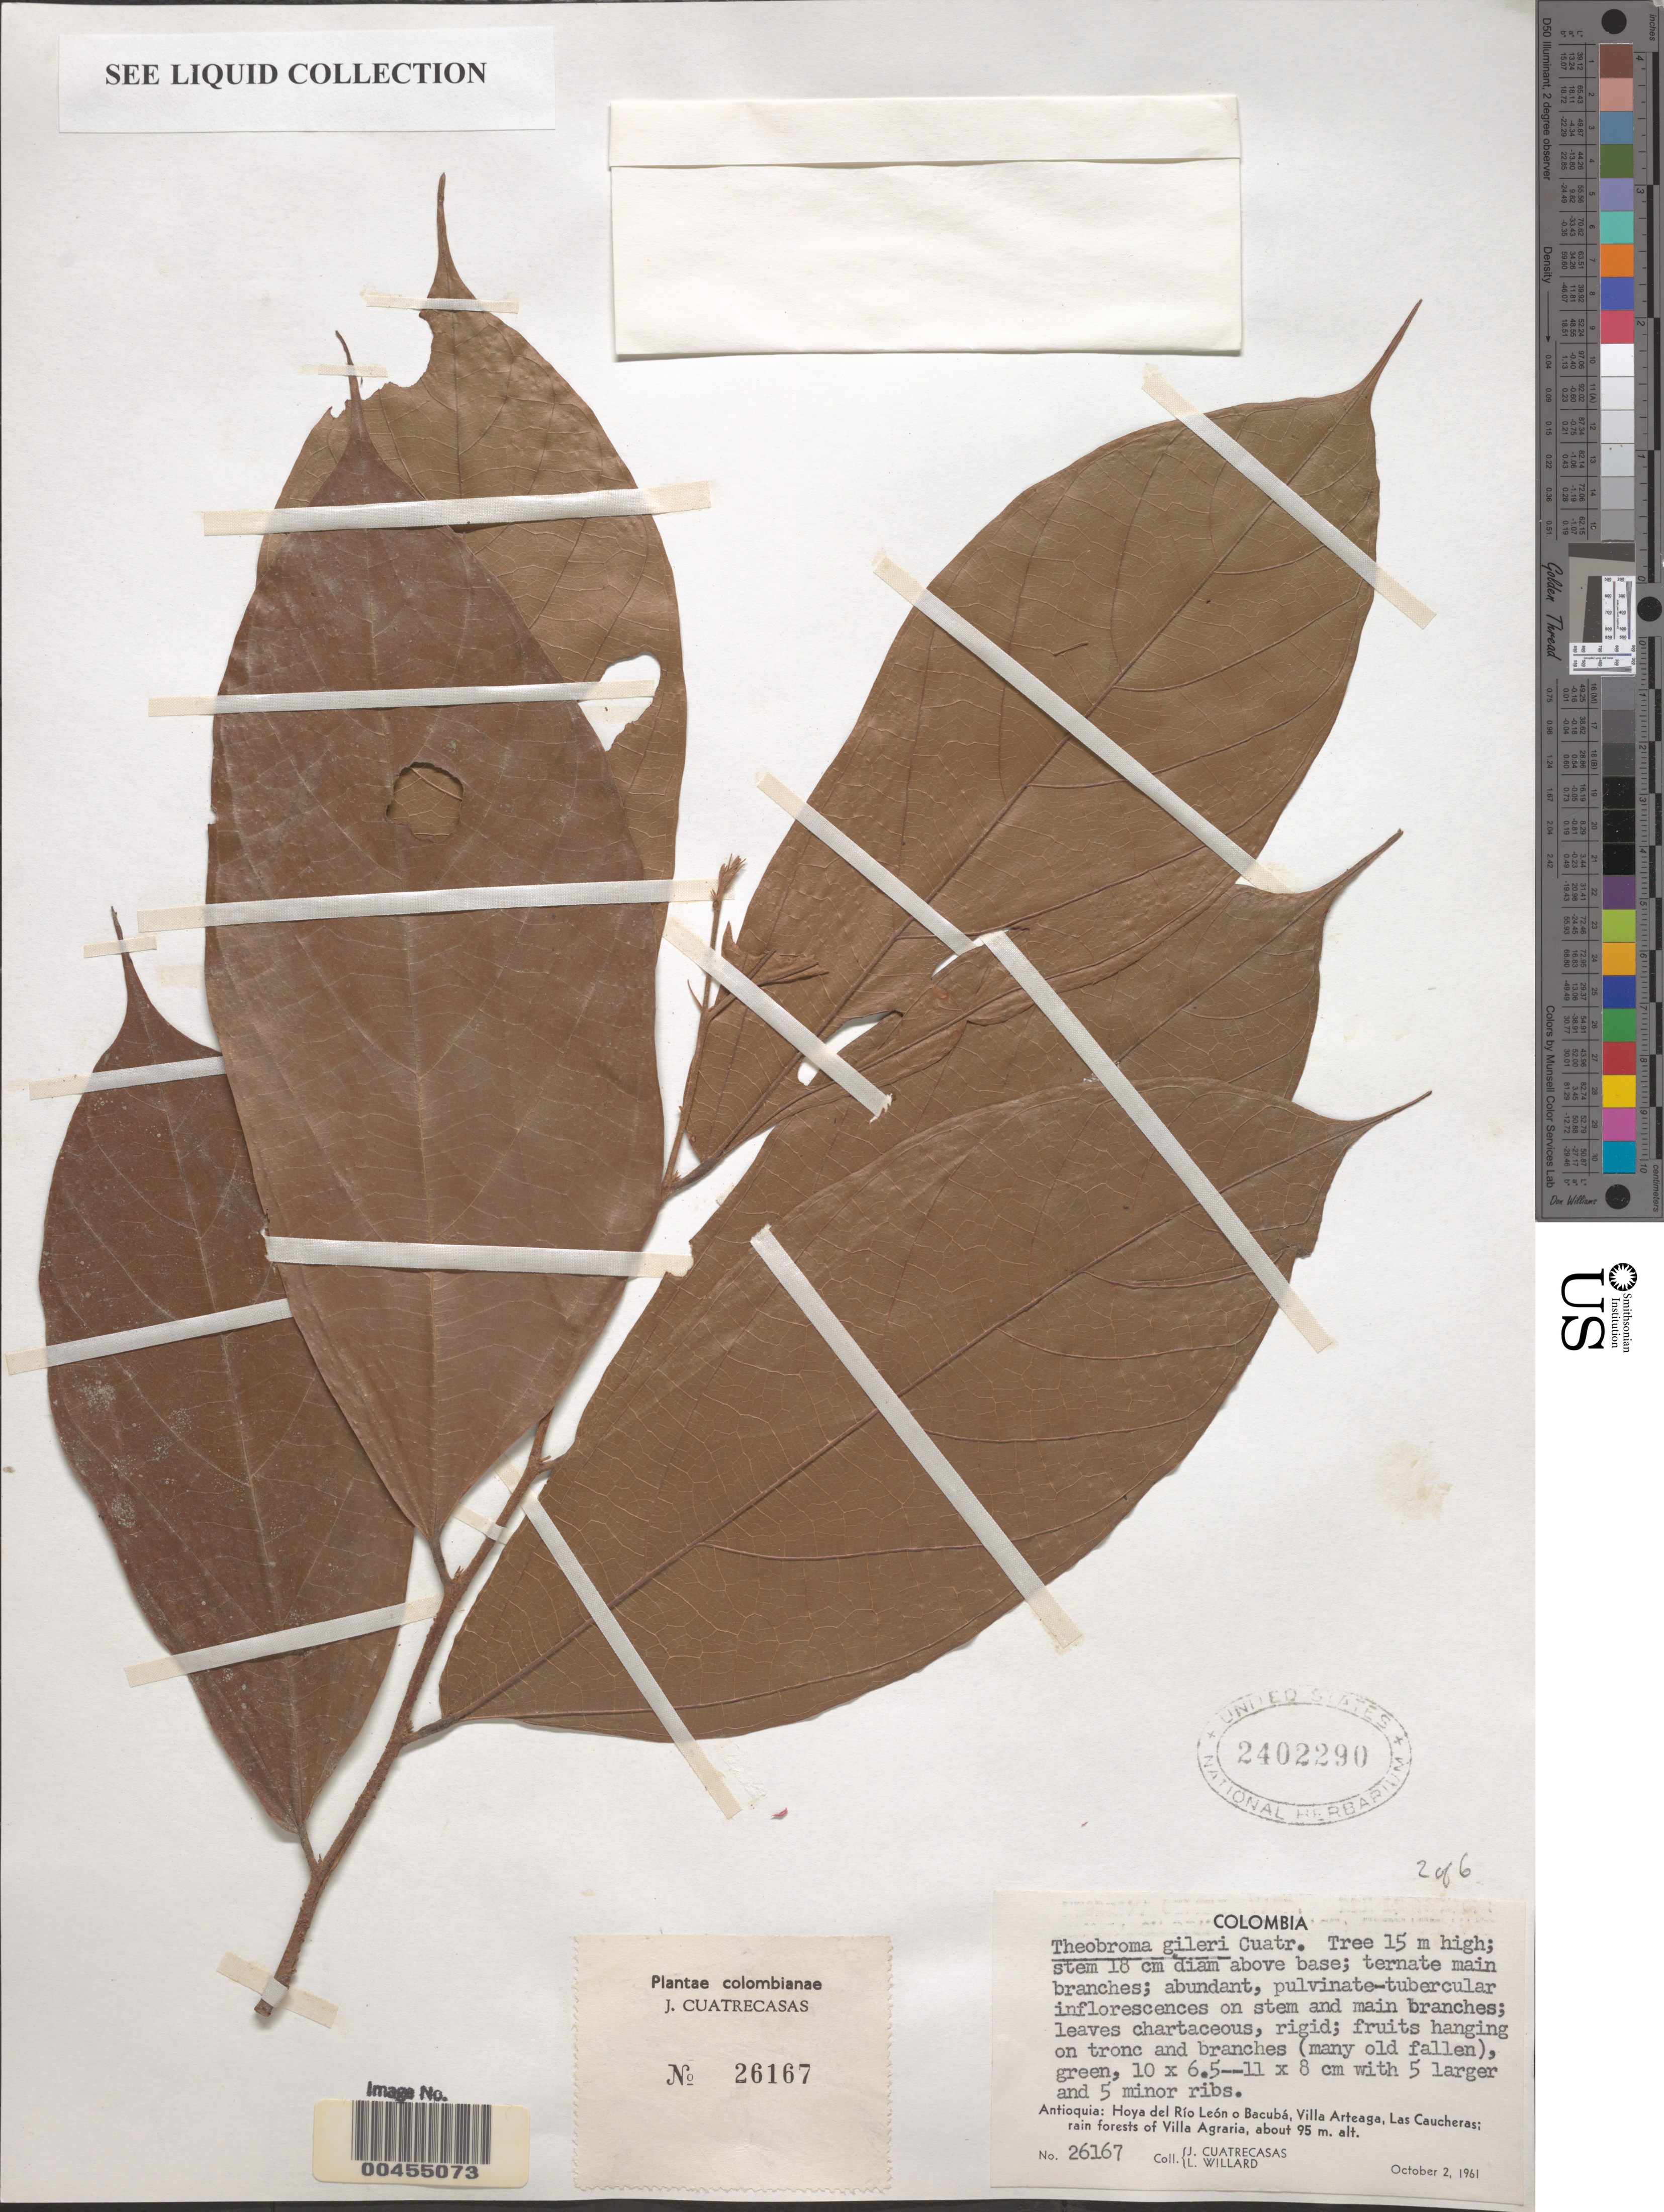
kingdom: Plantae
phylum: Tracheophyta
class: Magnoliopsida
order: Malvales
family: Malvaceae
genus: Theobroma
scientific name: Theobroma gileri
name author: Cuatrec.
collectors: J. Cuatrecasas & L. Willard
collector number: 26167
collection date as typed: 02 Oct 1961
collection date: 1961-10-02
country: Colombia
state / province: Antioquia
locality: Hoya del Río León o Bacubá, Villa Arteaga, Las Caucheras, rain forests of Villa Agraria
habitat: rain forest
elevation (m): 95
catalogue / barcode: US 2402290